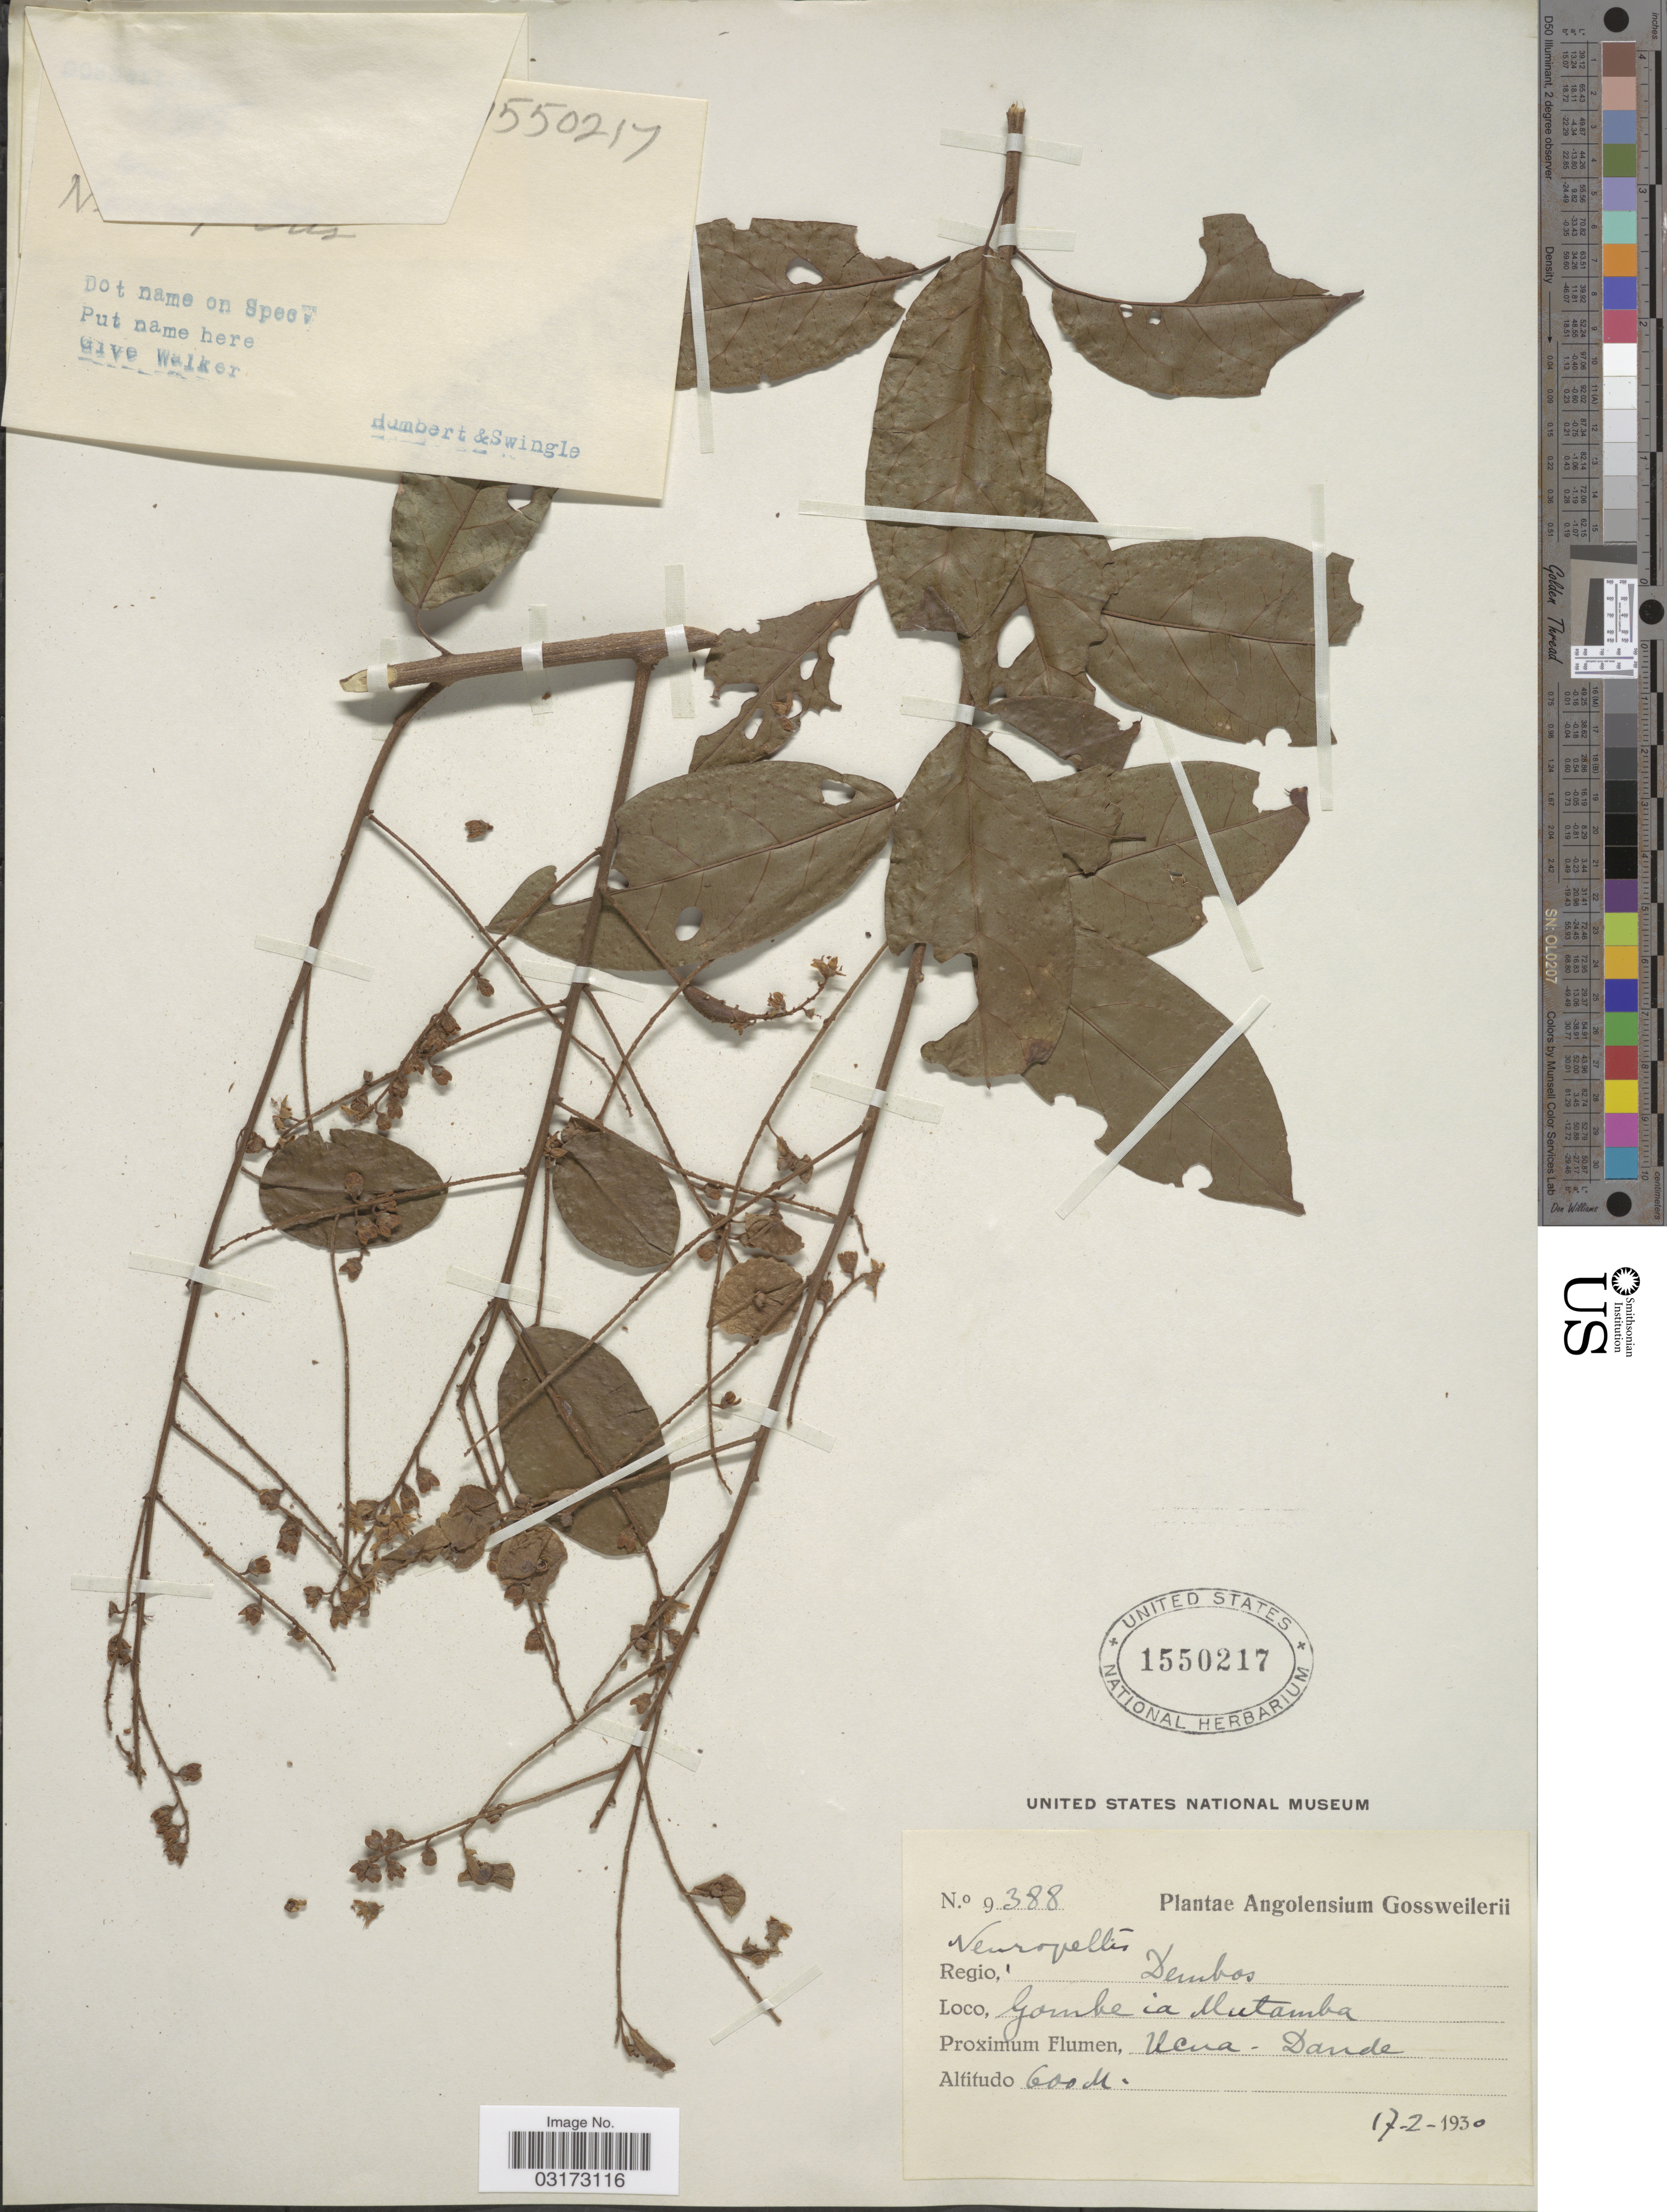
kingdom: Plantae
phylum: Tracheophyta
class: Magnoliopsida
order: Solanales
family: Convolvulaceae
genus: Neuropeltis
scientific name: Neuropeltis sp.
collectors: -. Gossweiler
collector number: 9388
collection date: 1930-02-17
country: Angola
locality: Gombe ia Mutamba.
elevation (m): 600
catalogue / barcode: US 1550217